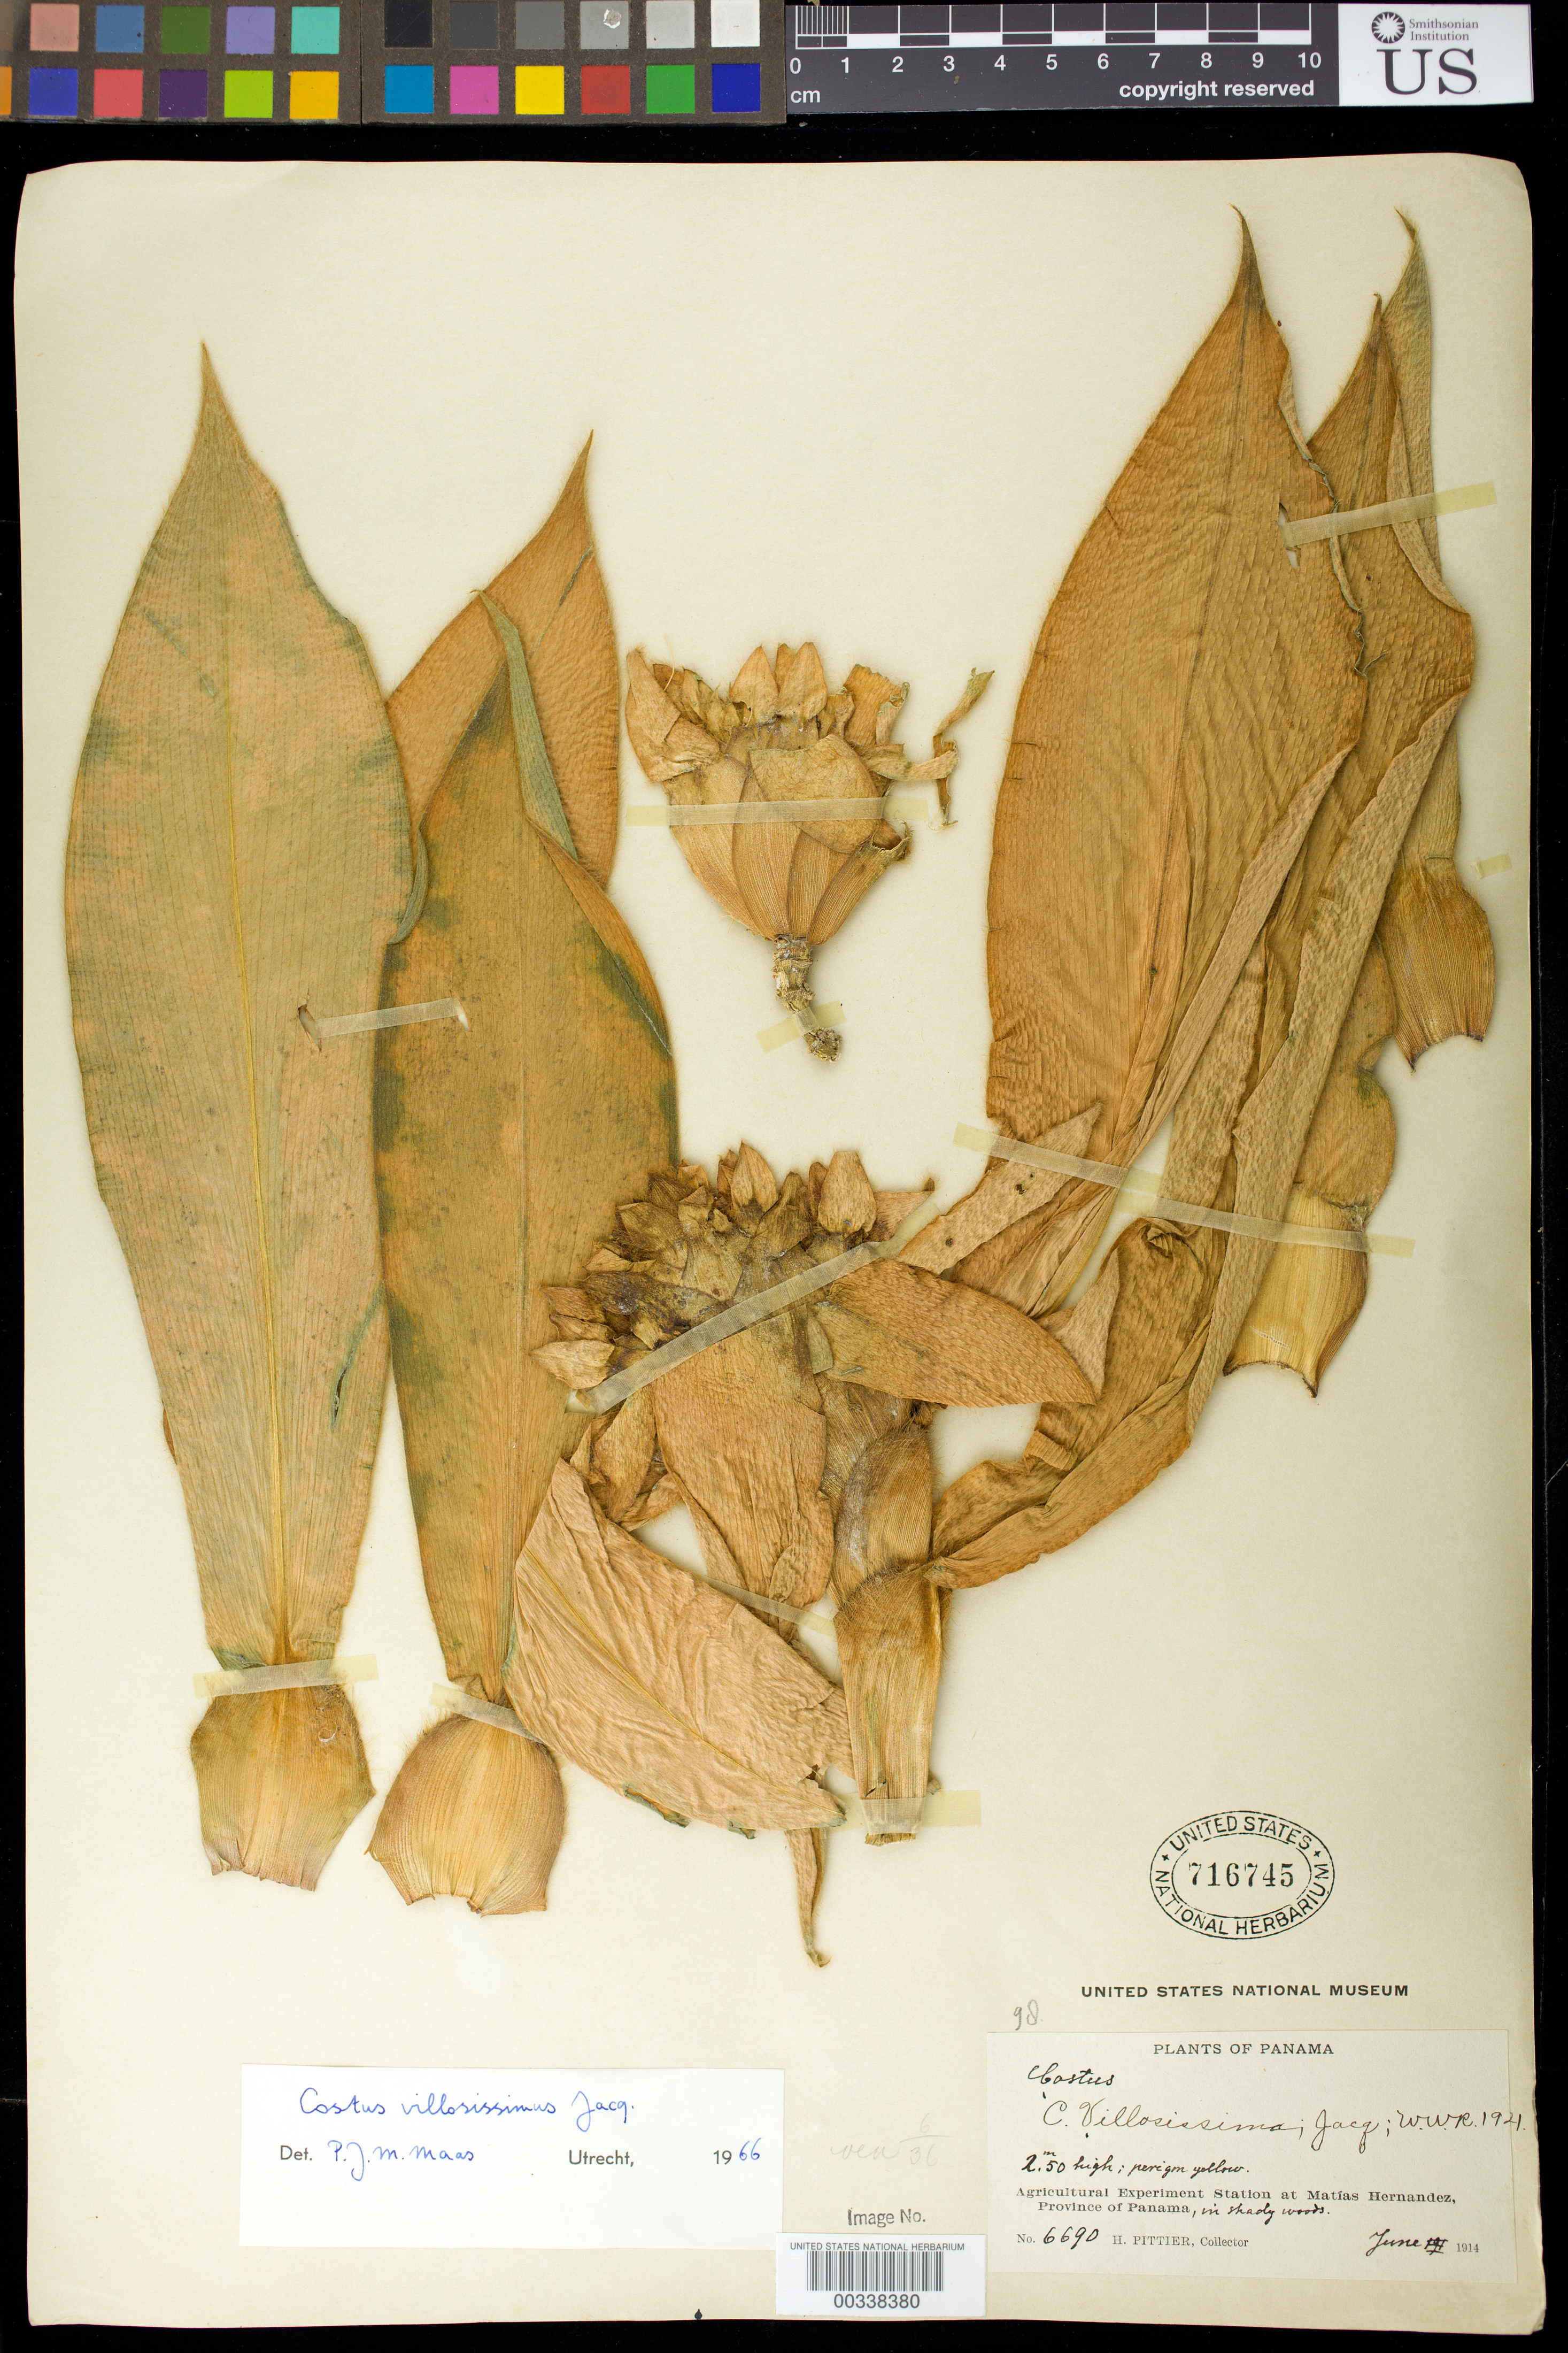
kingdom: Plantae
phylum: Tracheophyta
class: Liliopsida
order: Zingiberales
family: Costaceae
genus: Costus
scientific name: Costus villosissimus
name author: Jacq.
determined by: Maas, Paul J. M.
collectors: H. F. Pittier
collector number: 6690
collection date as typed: Jun 1914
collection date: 1914-06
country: Panama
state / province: Panamá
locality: Agricultural Experimental Station at Matias Hernandez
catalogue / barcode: US 716745